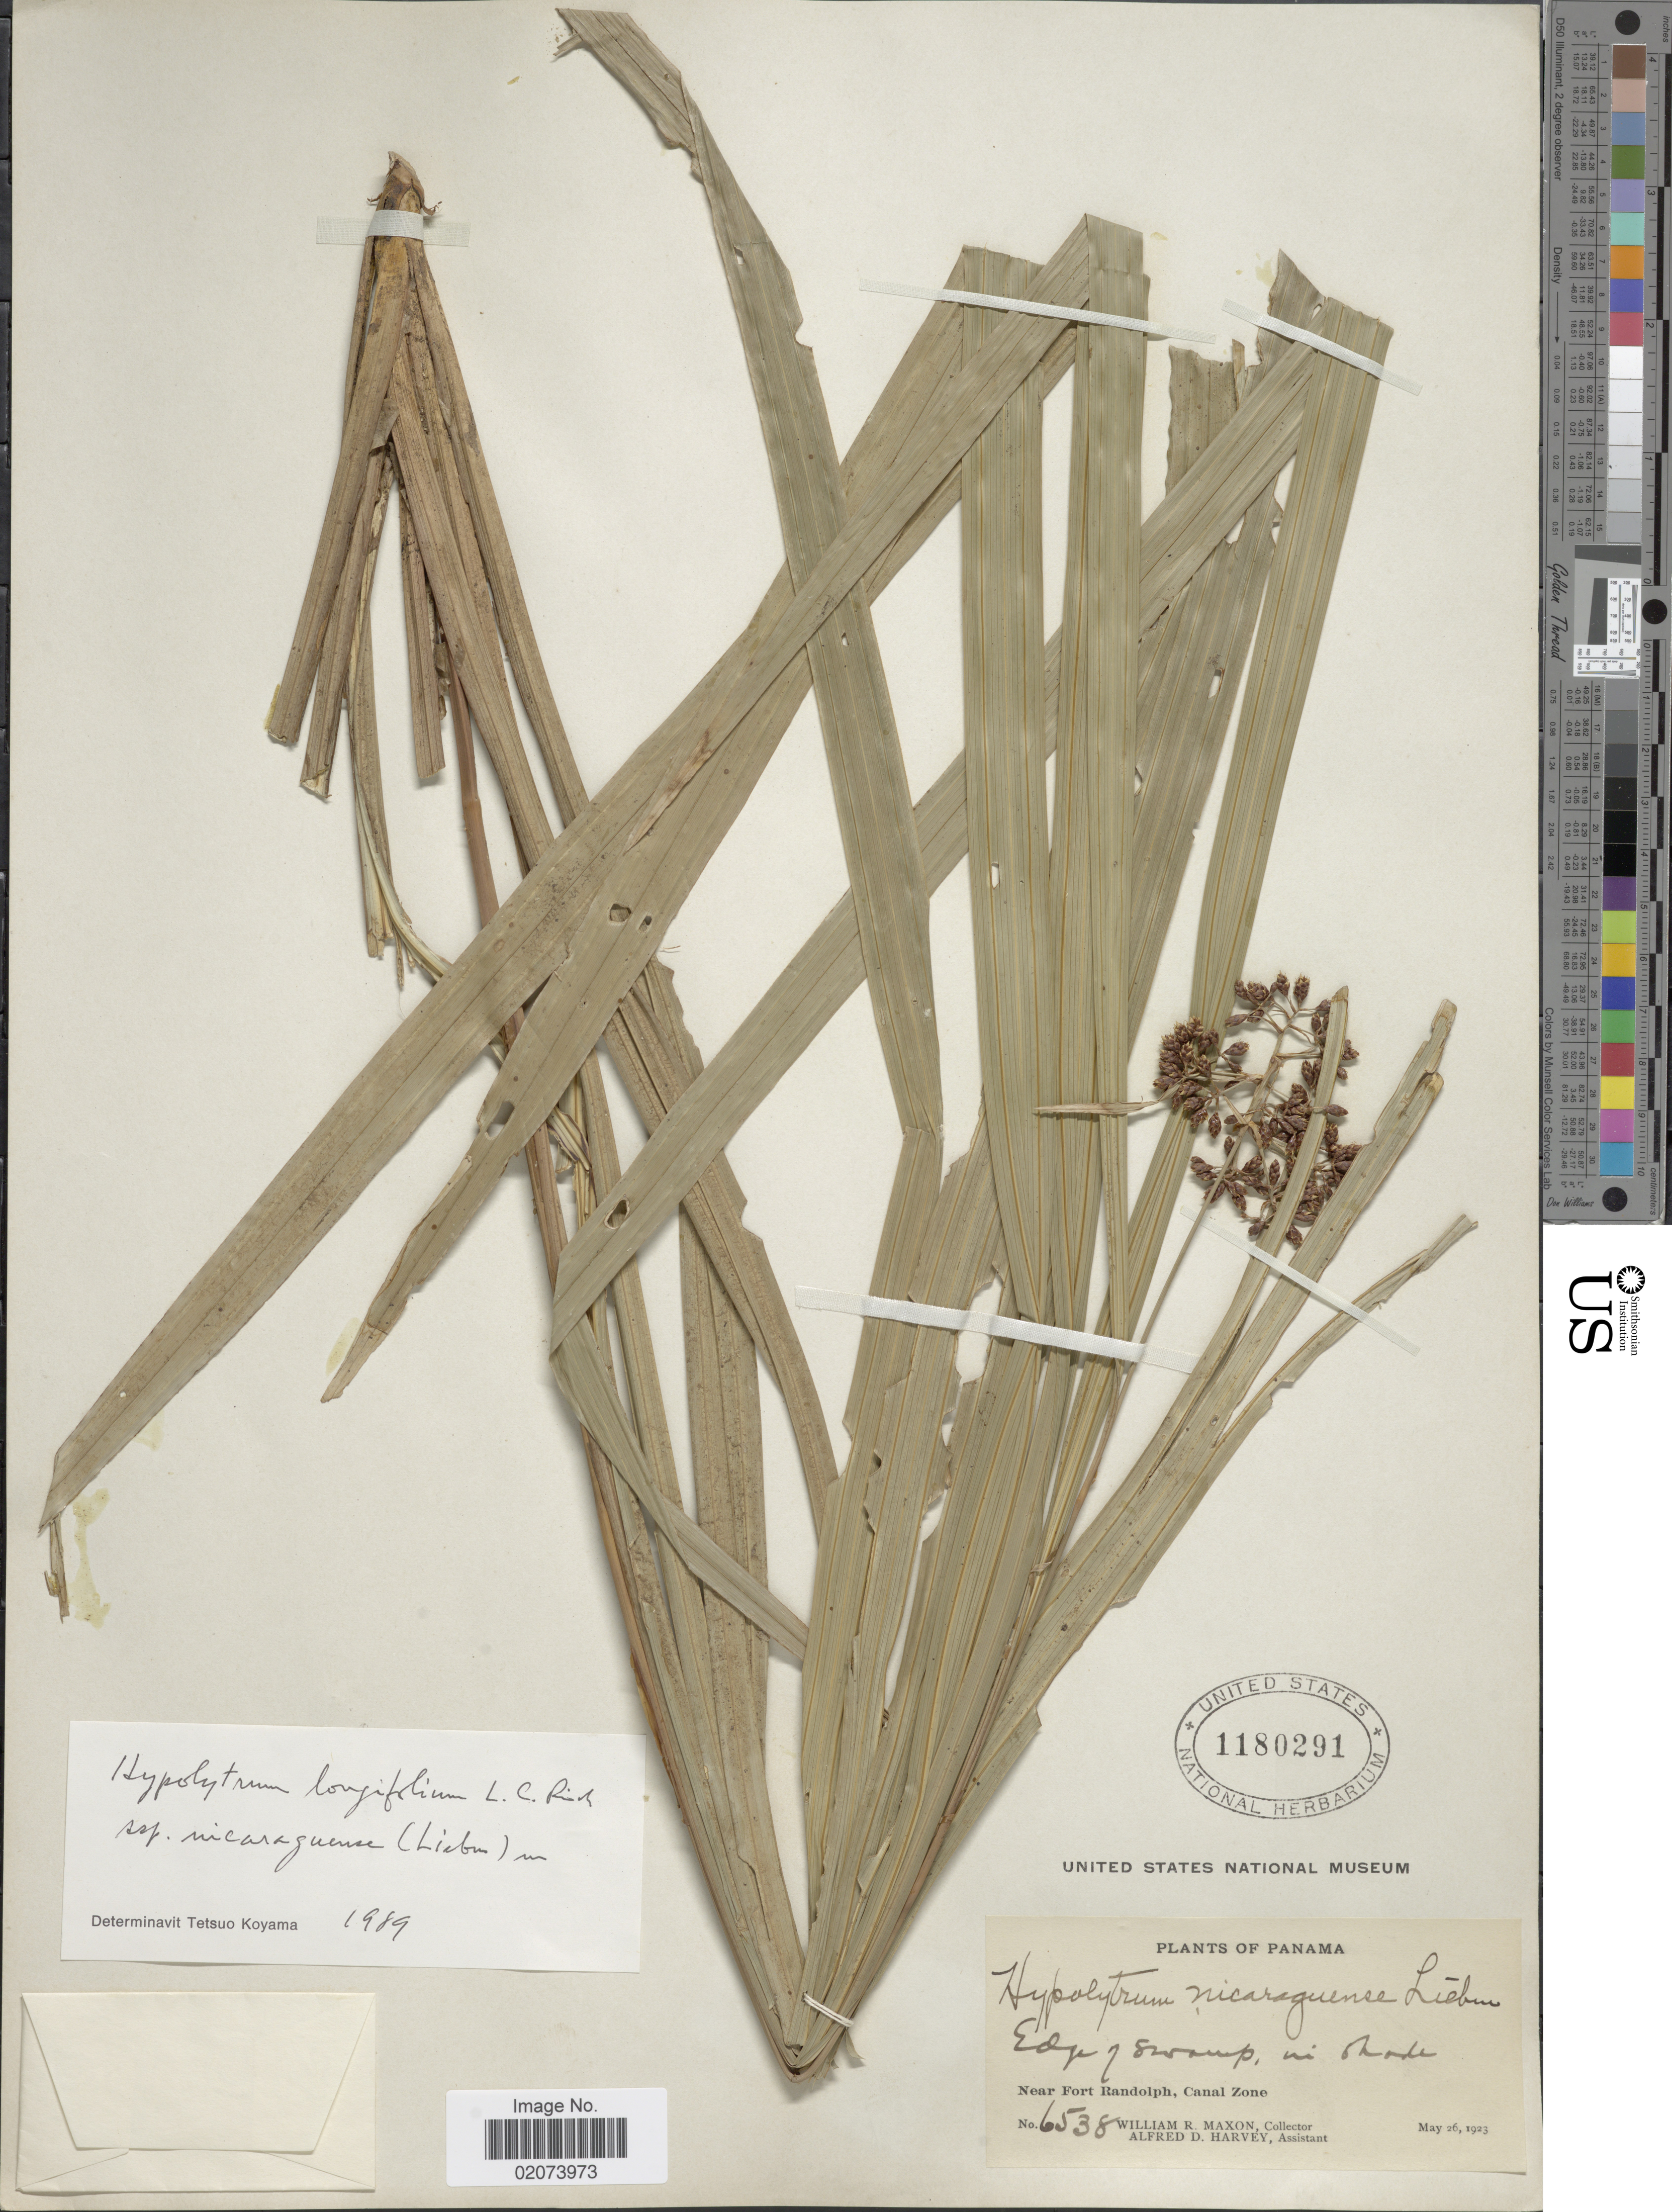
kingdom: Plantae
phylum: Tracheophyta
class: Liliopsida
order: Poales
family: Cyperaceae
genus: Hypolytrum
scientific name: Hypolytrum longifolium subsp. nicaraguense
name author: (Liebm.) T. Koyama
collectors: W. R. Maxon & A. D. Harvey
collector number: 6538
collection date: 1923-05-26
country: Panama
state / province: Colón / Panamá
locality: Near Fort Randolph, Canal Zone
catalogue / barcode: US 1180291